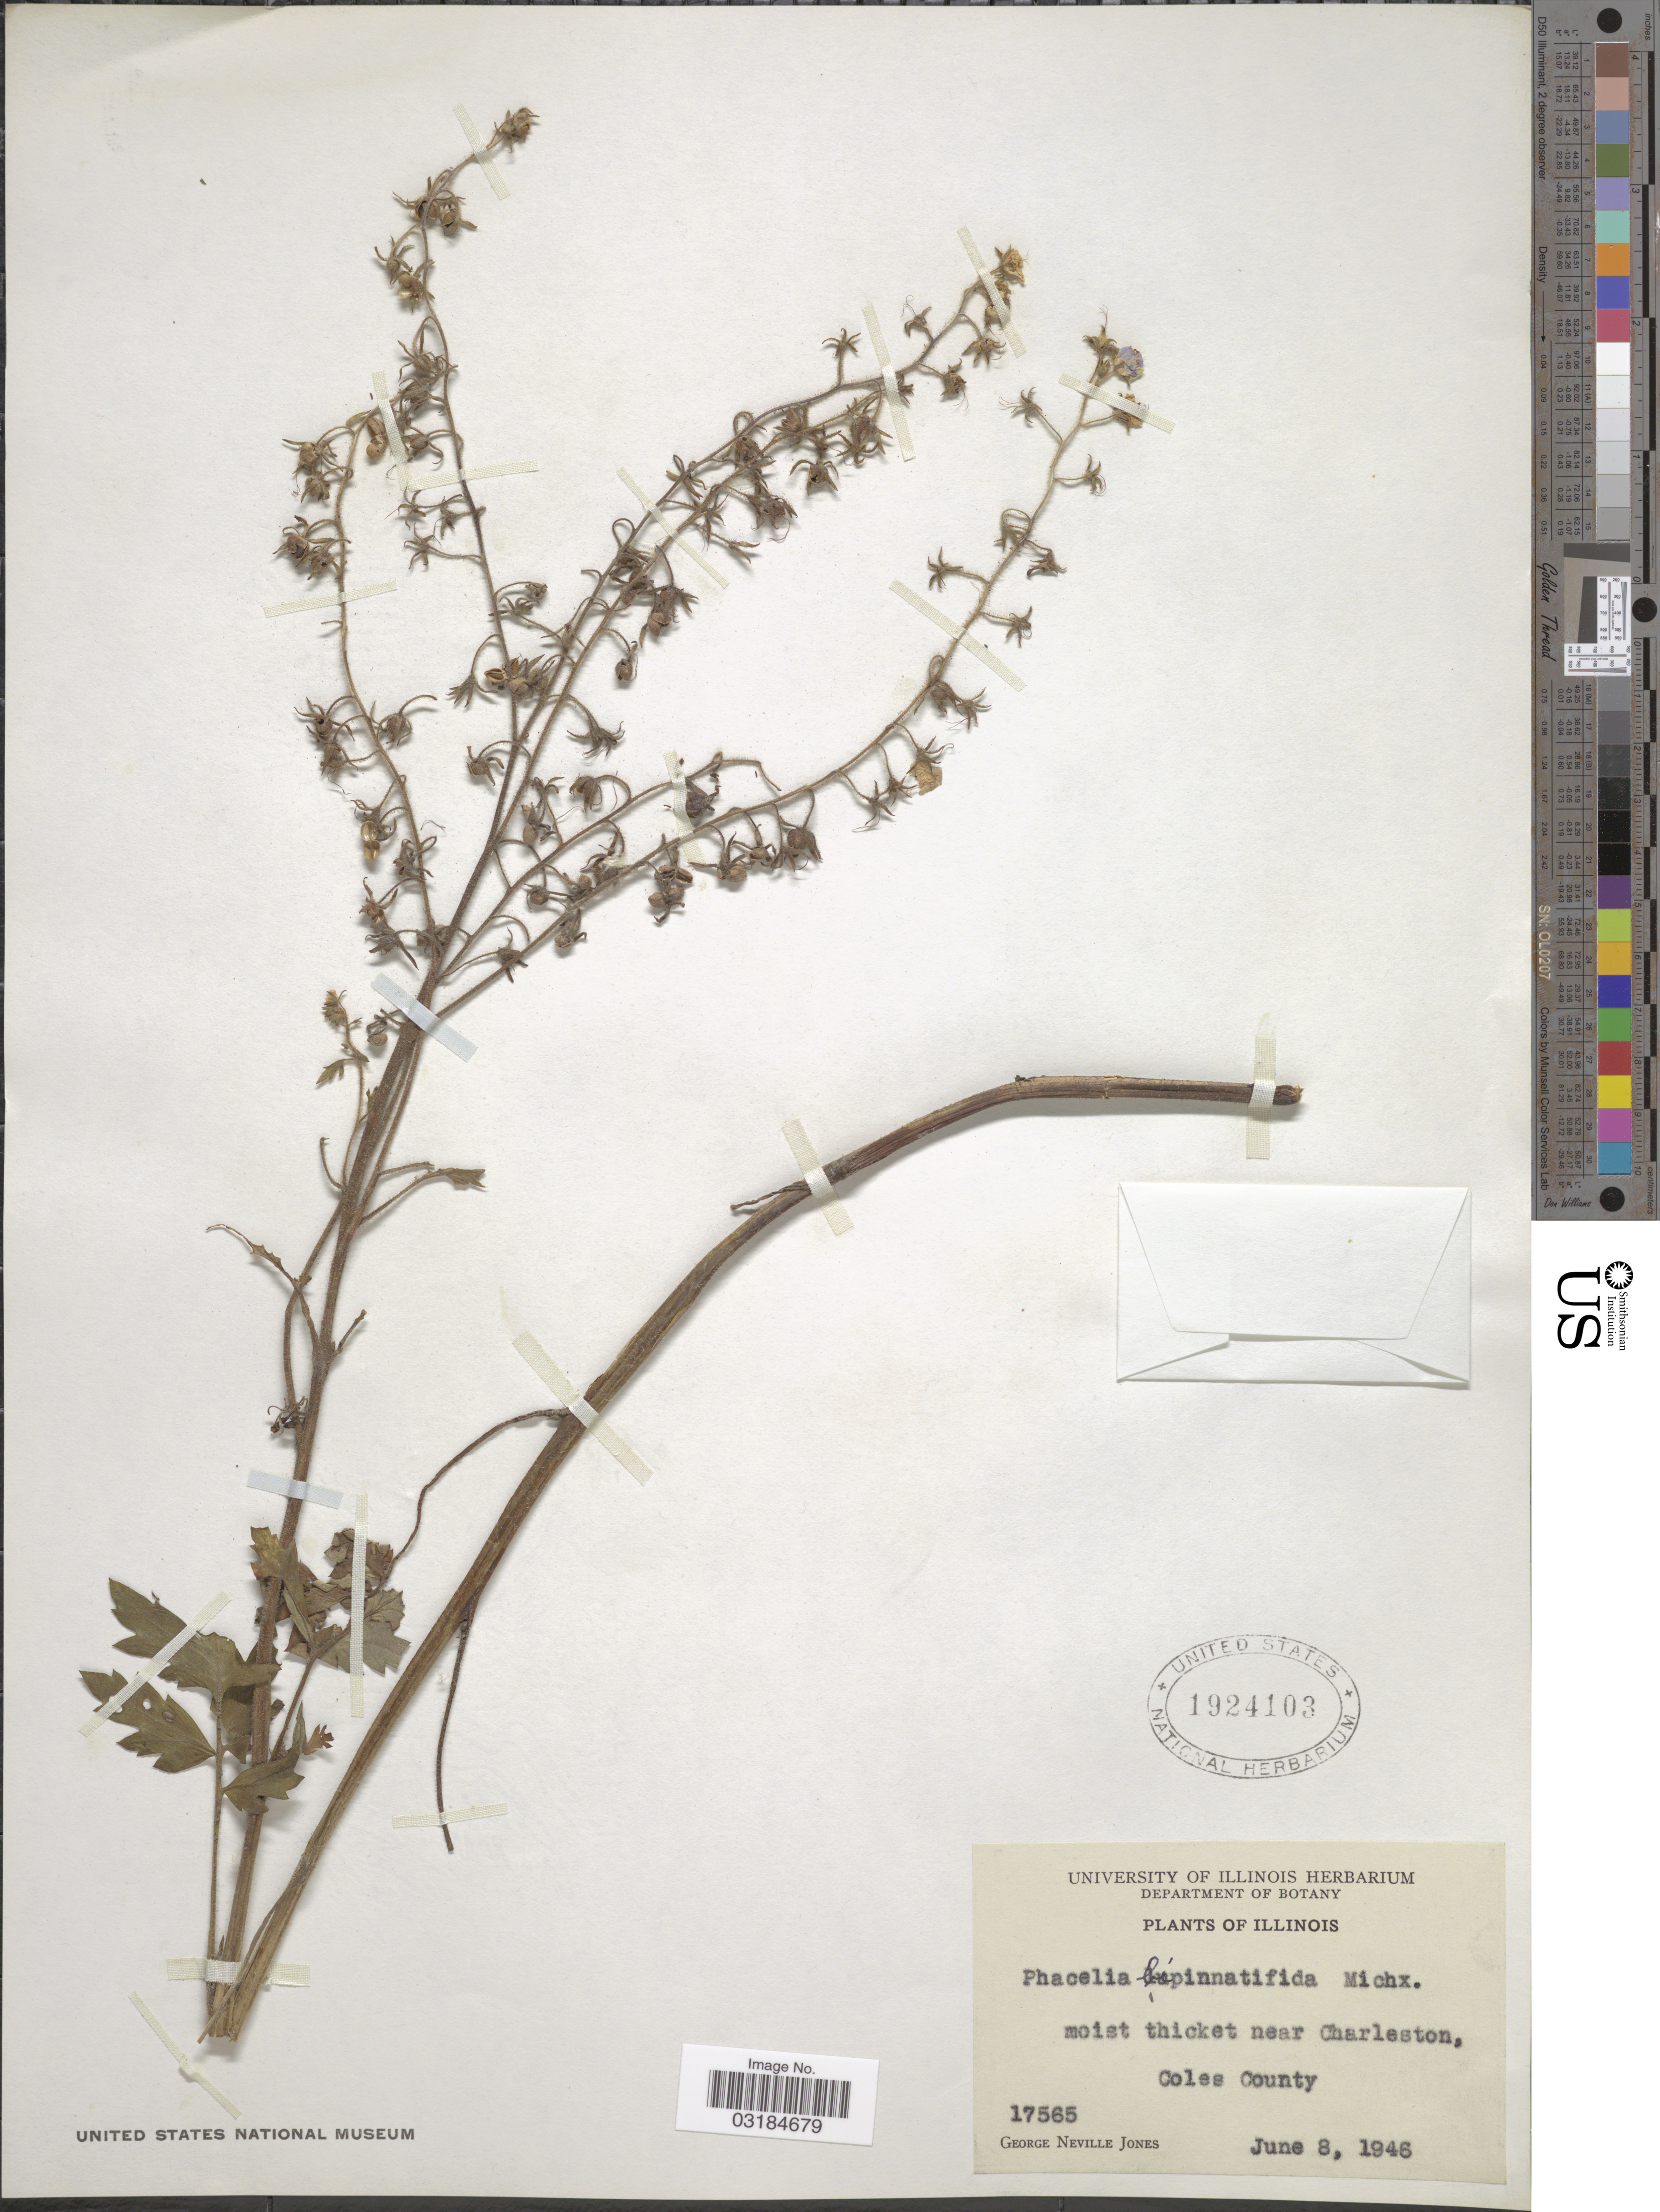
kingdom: Plantae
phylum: Tracheophyta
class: Magnoliopsida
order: Boraginales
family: Hydrophyllaceae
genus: Phacelia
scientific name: Phacelia bicolor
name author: Torr. in C. King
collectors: G. N. Jones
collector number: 17565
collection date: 1946-06-08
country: United States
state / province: Illinois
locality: Moist thicket near Charleston, Coles County.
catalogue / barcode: US 1924103